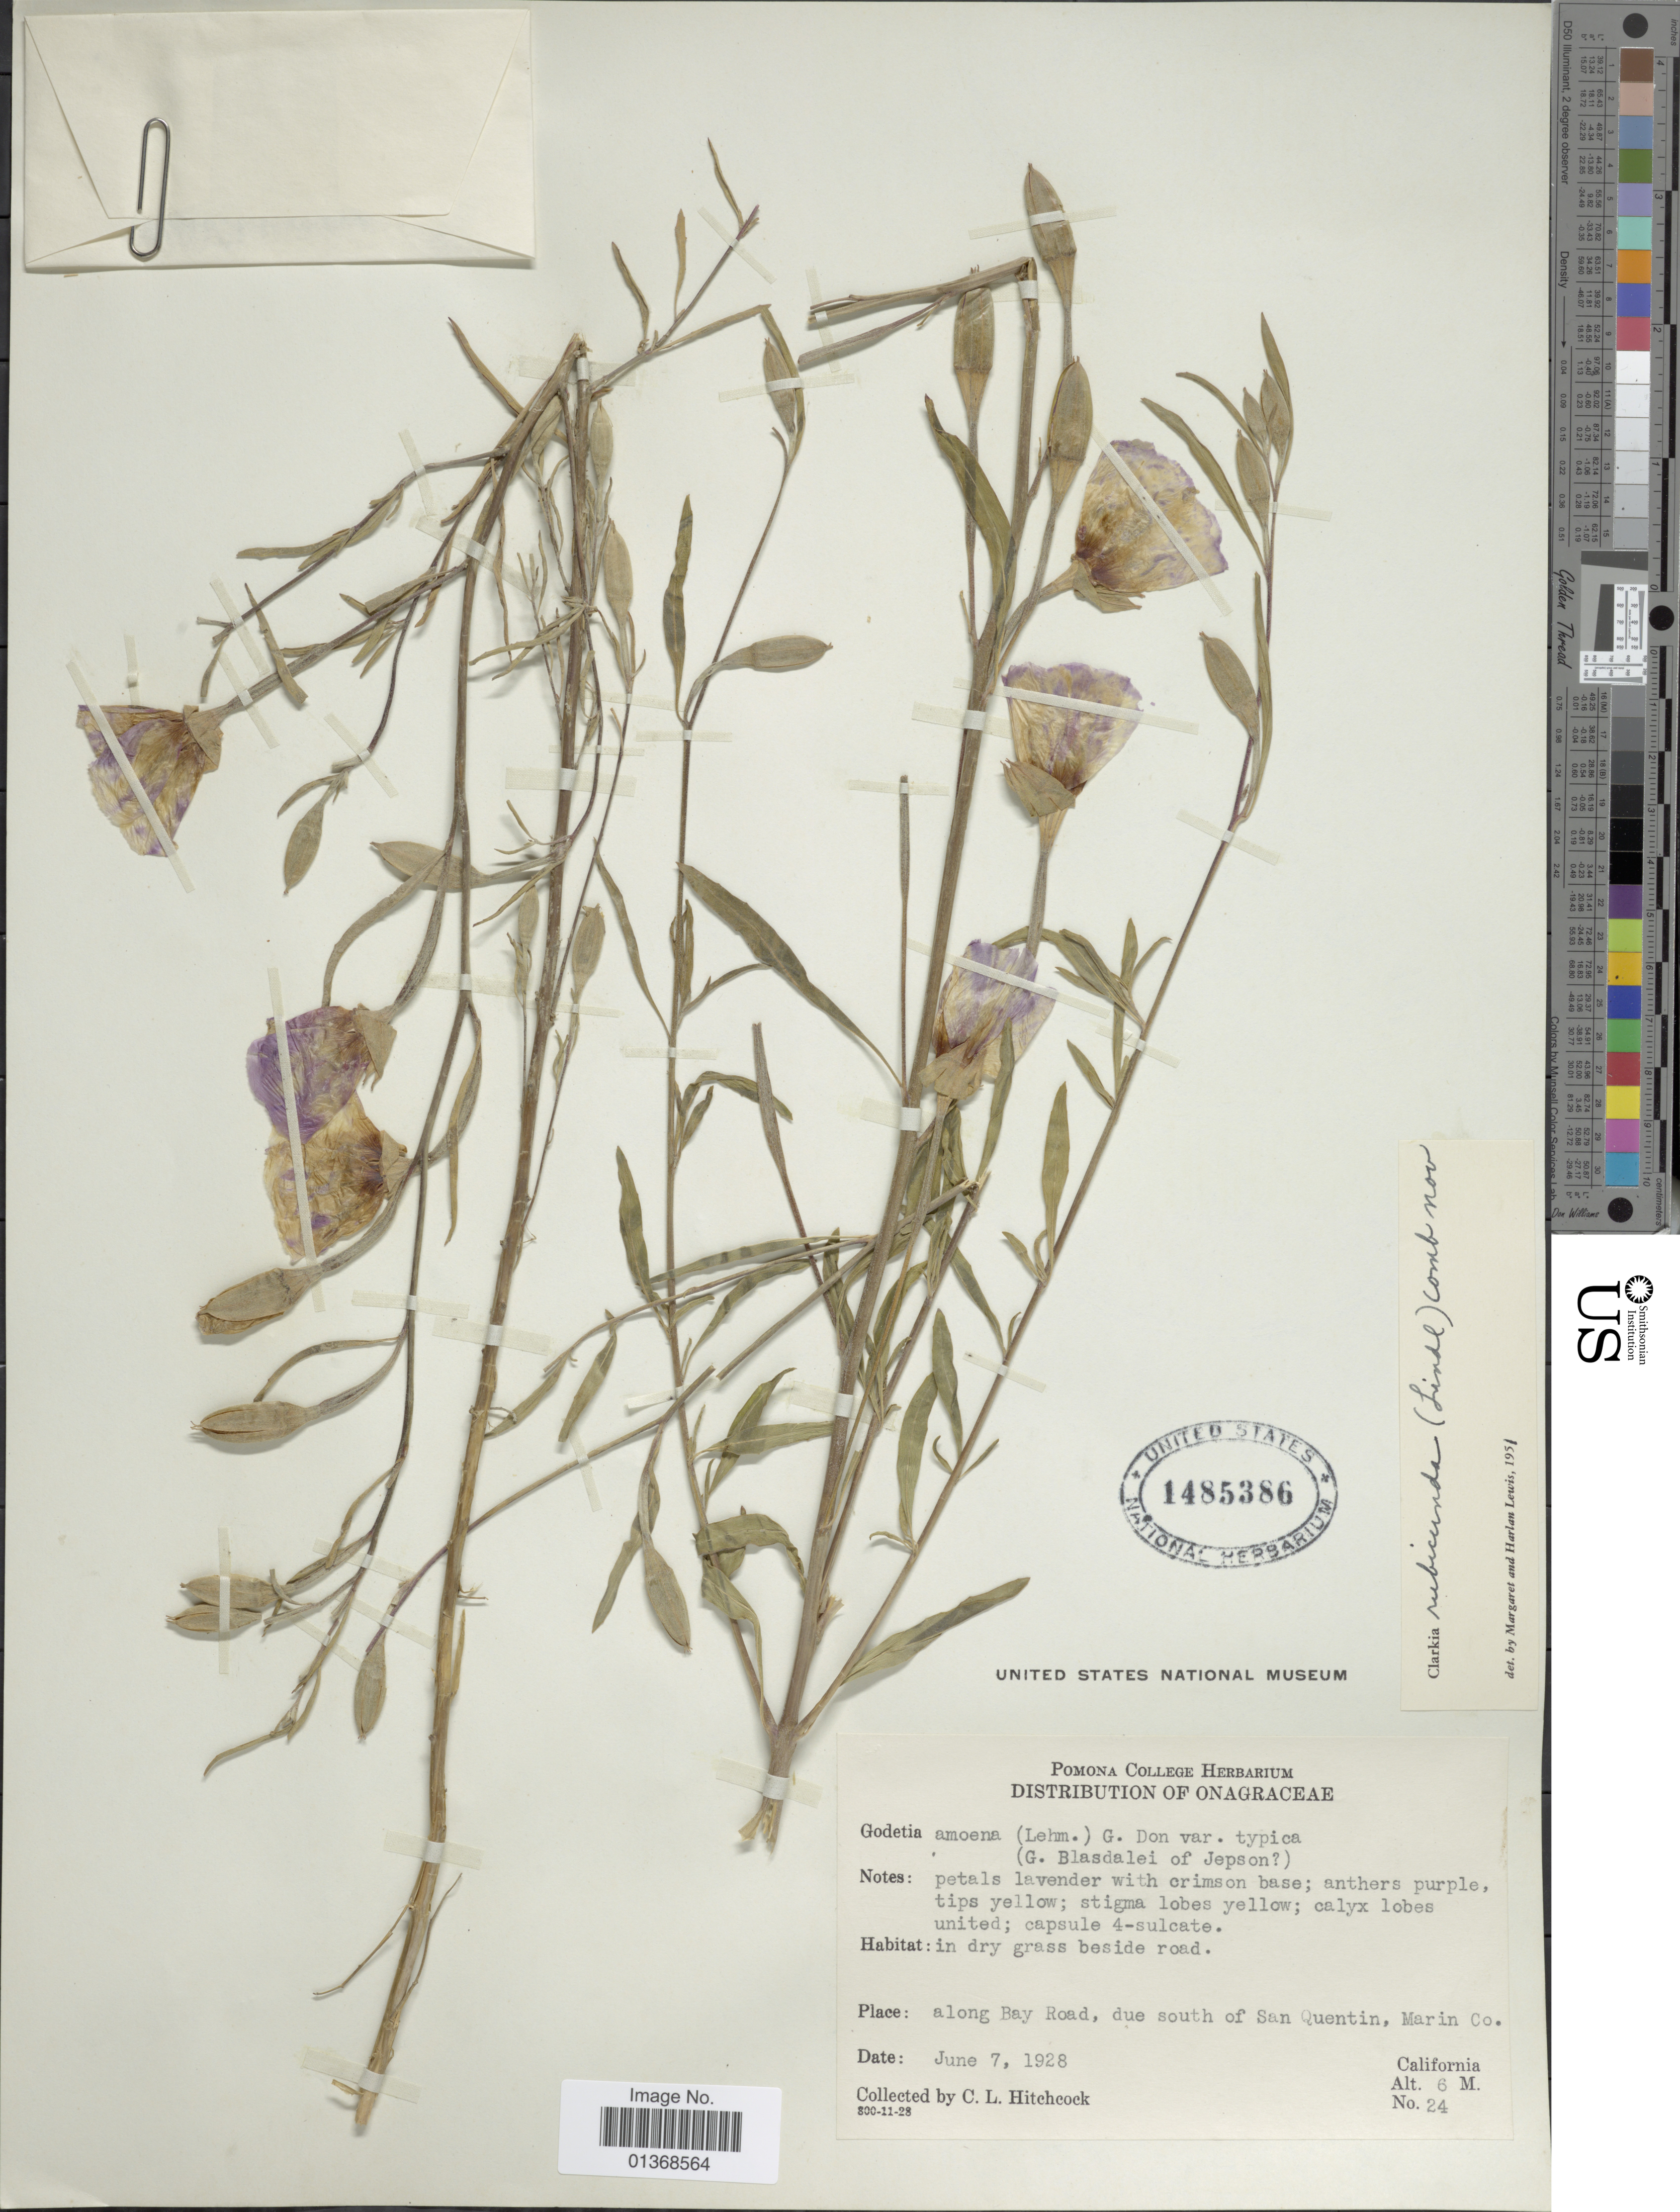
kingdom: Plantae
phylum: Tracheophyta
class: Magnoliopsida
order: Myrtales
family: Onagraceae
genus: Clarkia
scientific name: Clarkia rubicunda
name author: (Lindl.) F. H. Lewis & M.R. Lewis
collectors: C. L. Hitchcock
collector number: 24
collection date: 1928-06-07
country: United States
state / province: California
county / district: Marin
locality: Along Bay Road, due south of San Quentin, Marin Co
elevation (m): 6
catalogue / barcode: US 1485386